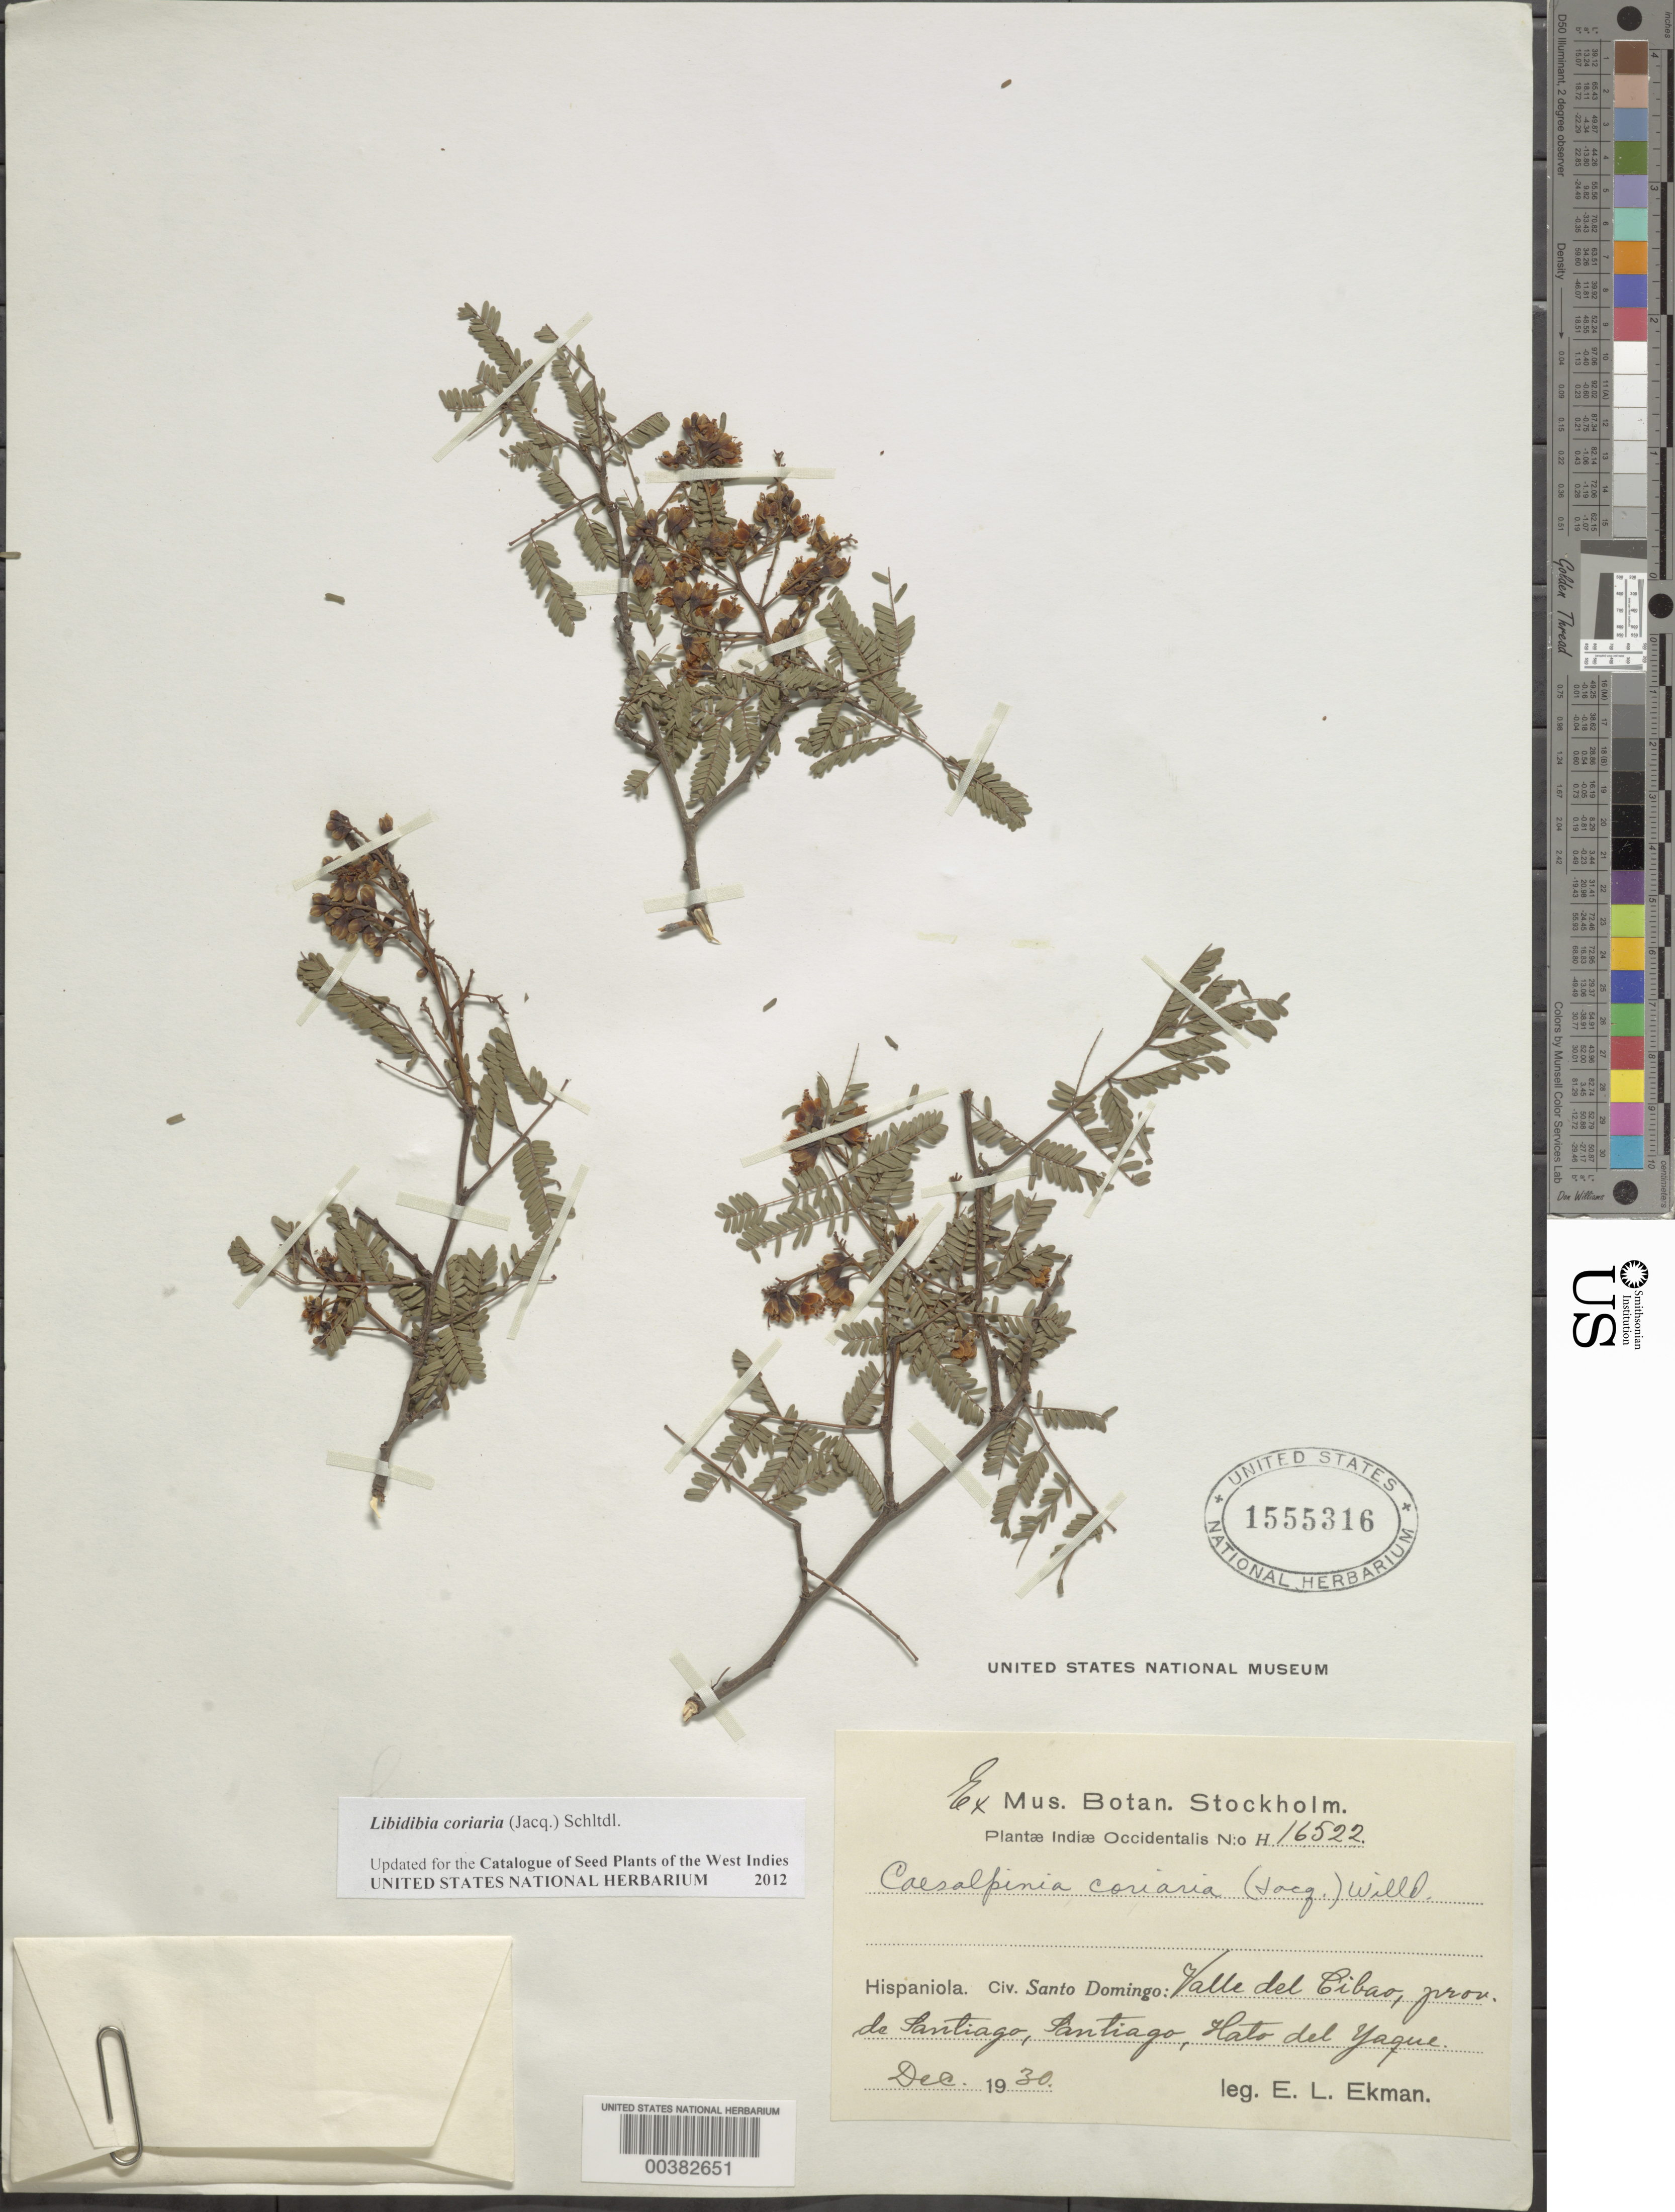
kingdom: Plantae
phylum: Tracheophyta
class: Magnoliopsida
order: Fabales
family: Fabaceae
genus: Libidibia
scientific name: Libidibia coriaria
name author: (Jacq.) Schltdl.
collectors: E. L. Ekman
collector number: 16522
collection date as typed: Dec 1930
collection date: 1930-12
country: Dominican Republic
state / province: Santiago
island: Hispaniola Island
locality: Valle del cibao, santiago, hato del yaque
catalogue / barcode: US 1555316